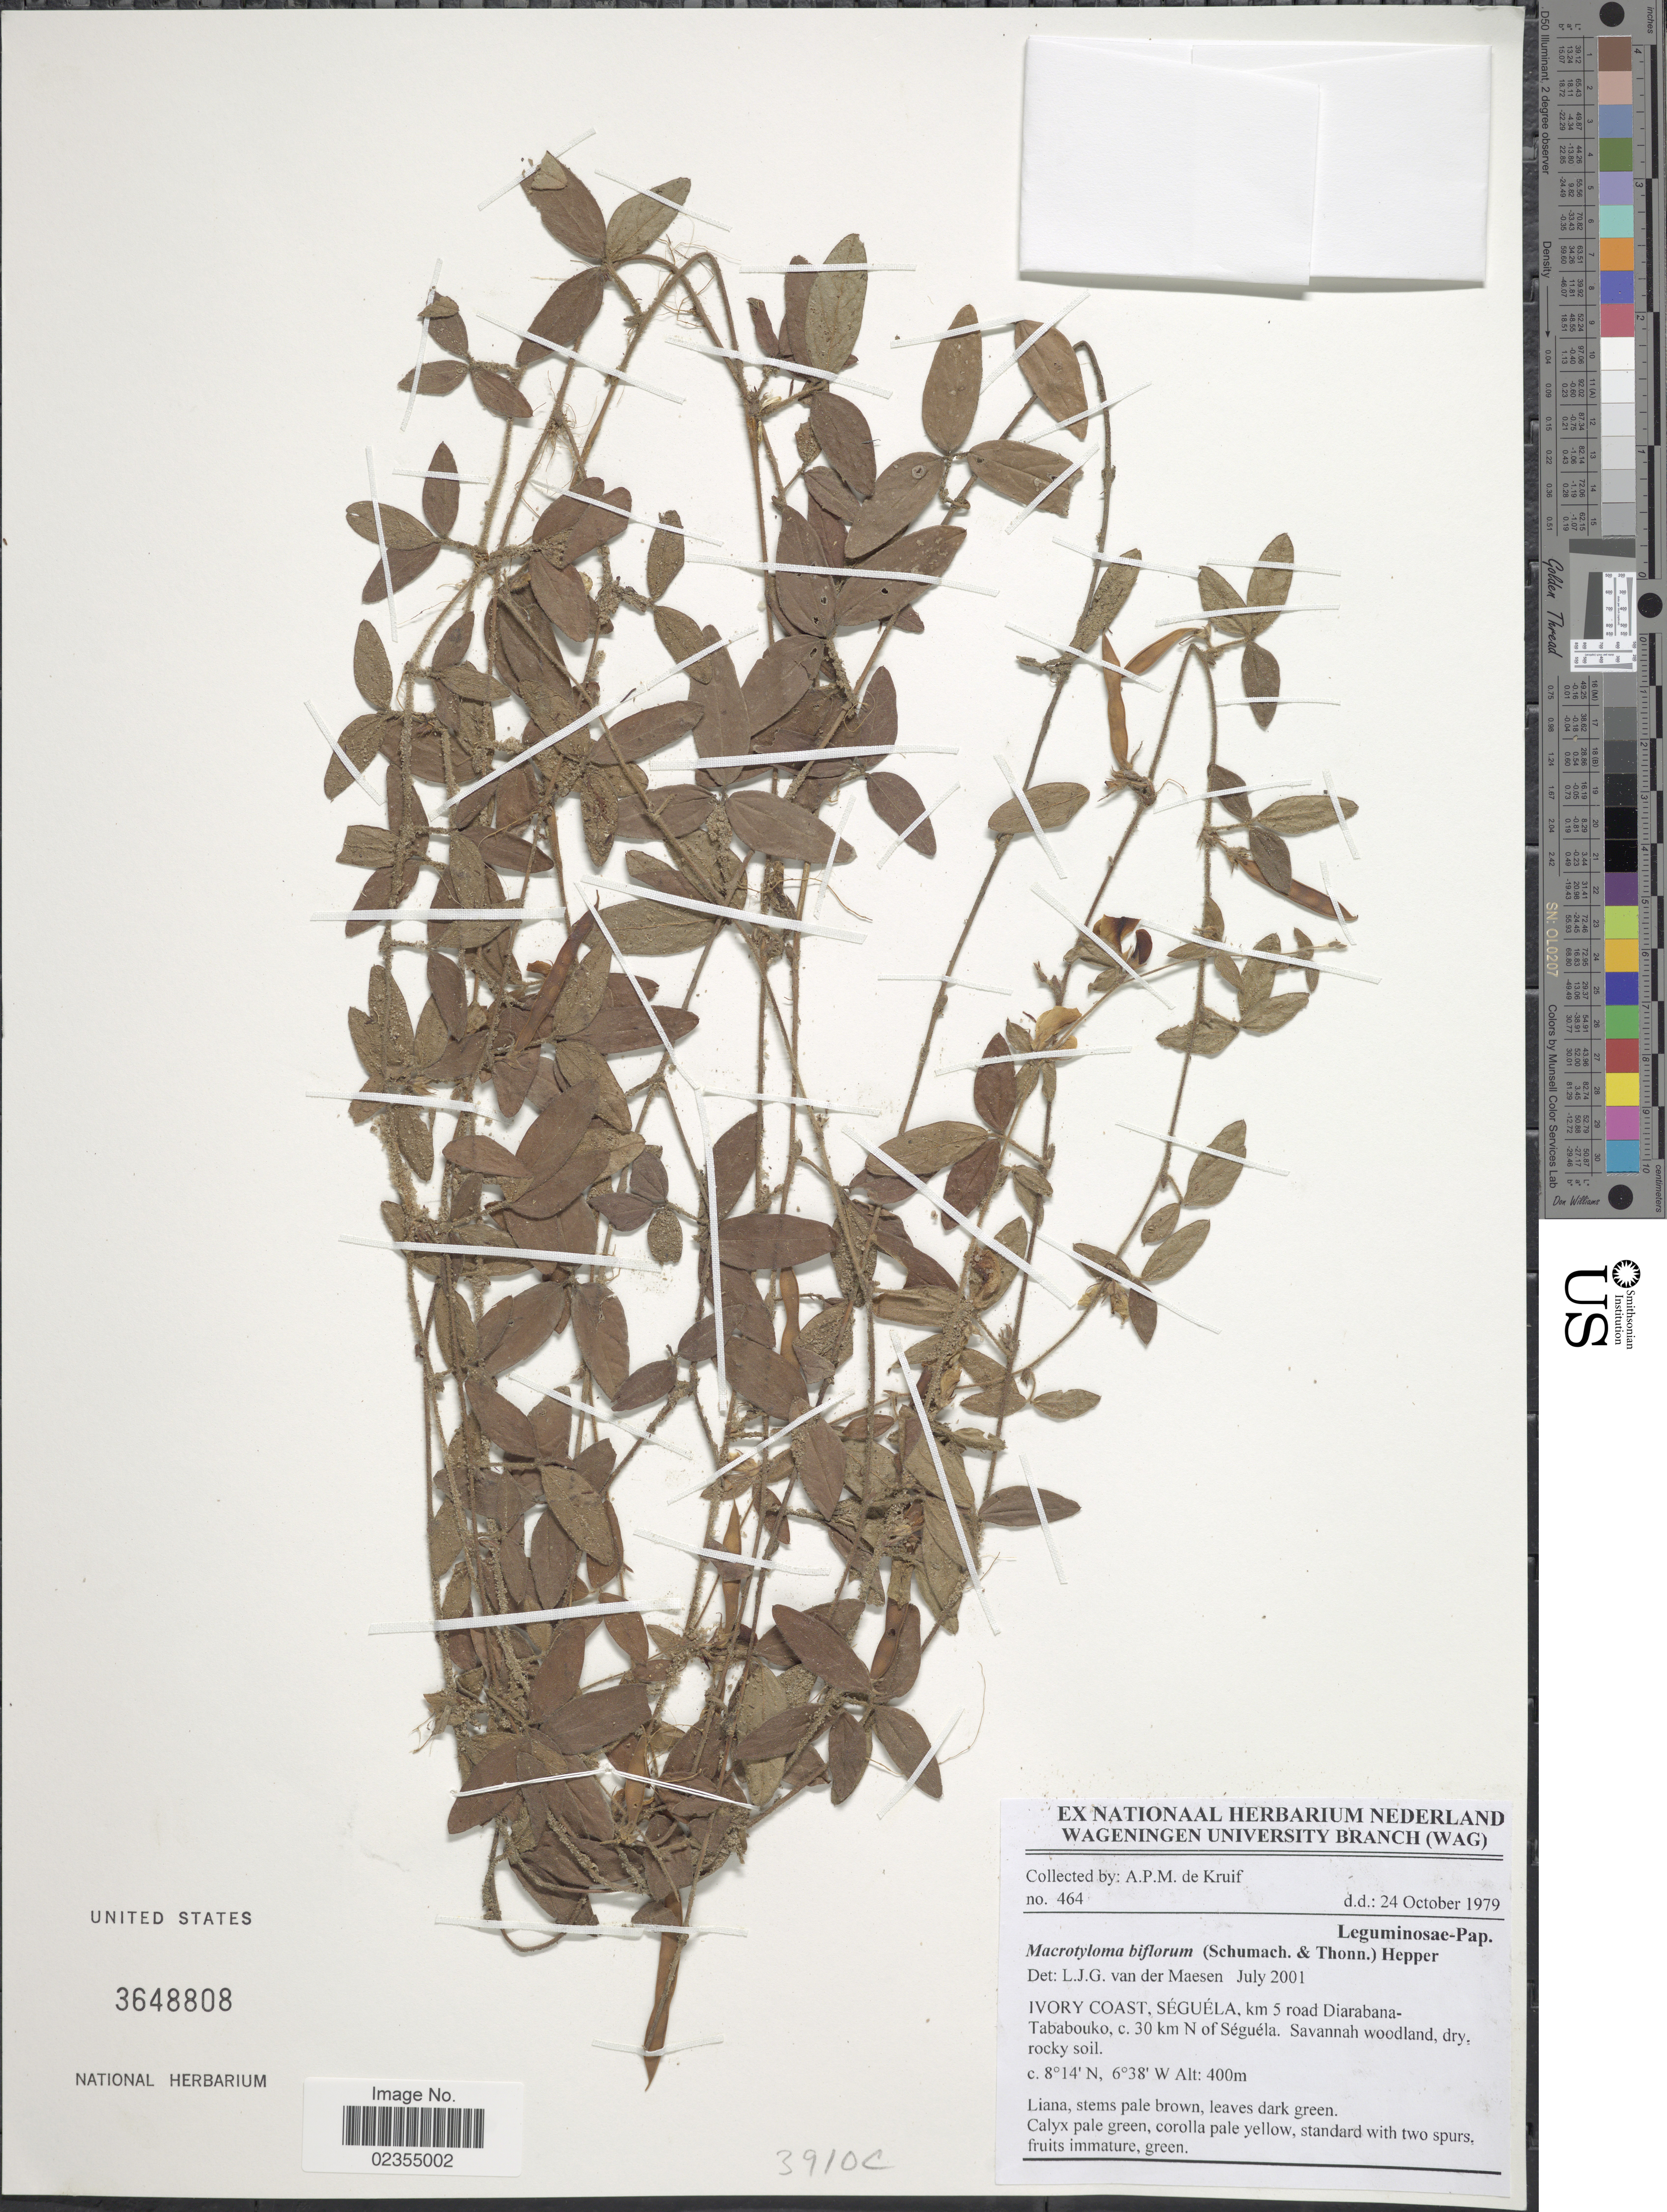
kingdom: Plantae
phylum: Tracheophyta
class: Magnoliopsida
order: Fabales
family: Fabaceae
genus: Macrotyloma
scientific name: Macrotyloma biflorum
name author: (Schum. & Thonn.) Hepper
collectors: A. P. de Kruif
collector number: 464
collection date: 1979-10-24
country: Ivory Coast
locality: Séguéla, km 5 road Diarabana-Tababouko, c. 30 km N of Séguéla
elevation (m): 400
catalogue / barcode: US 3648808